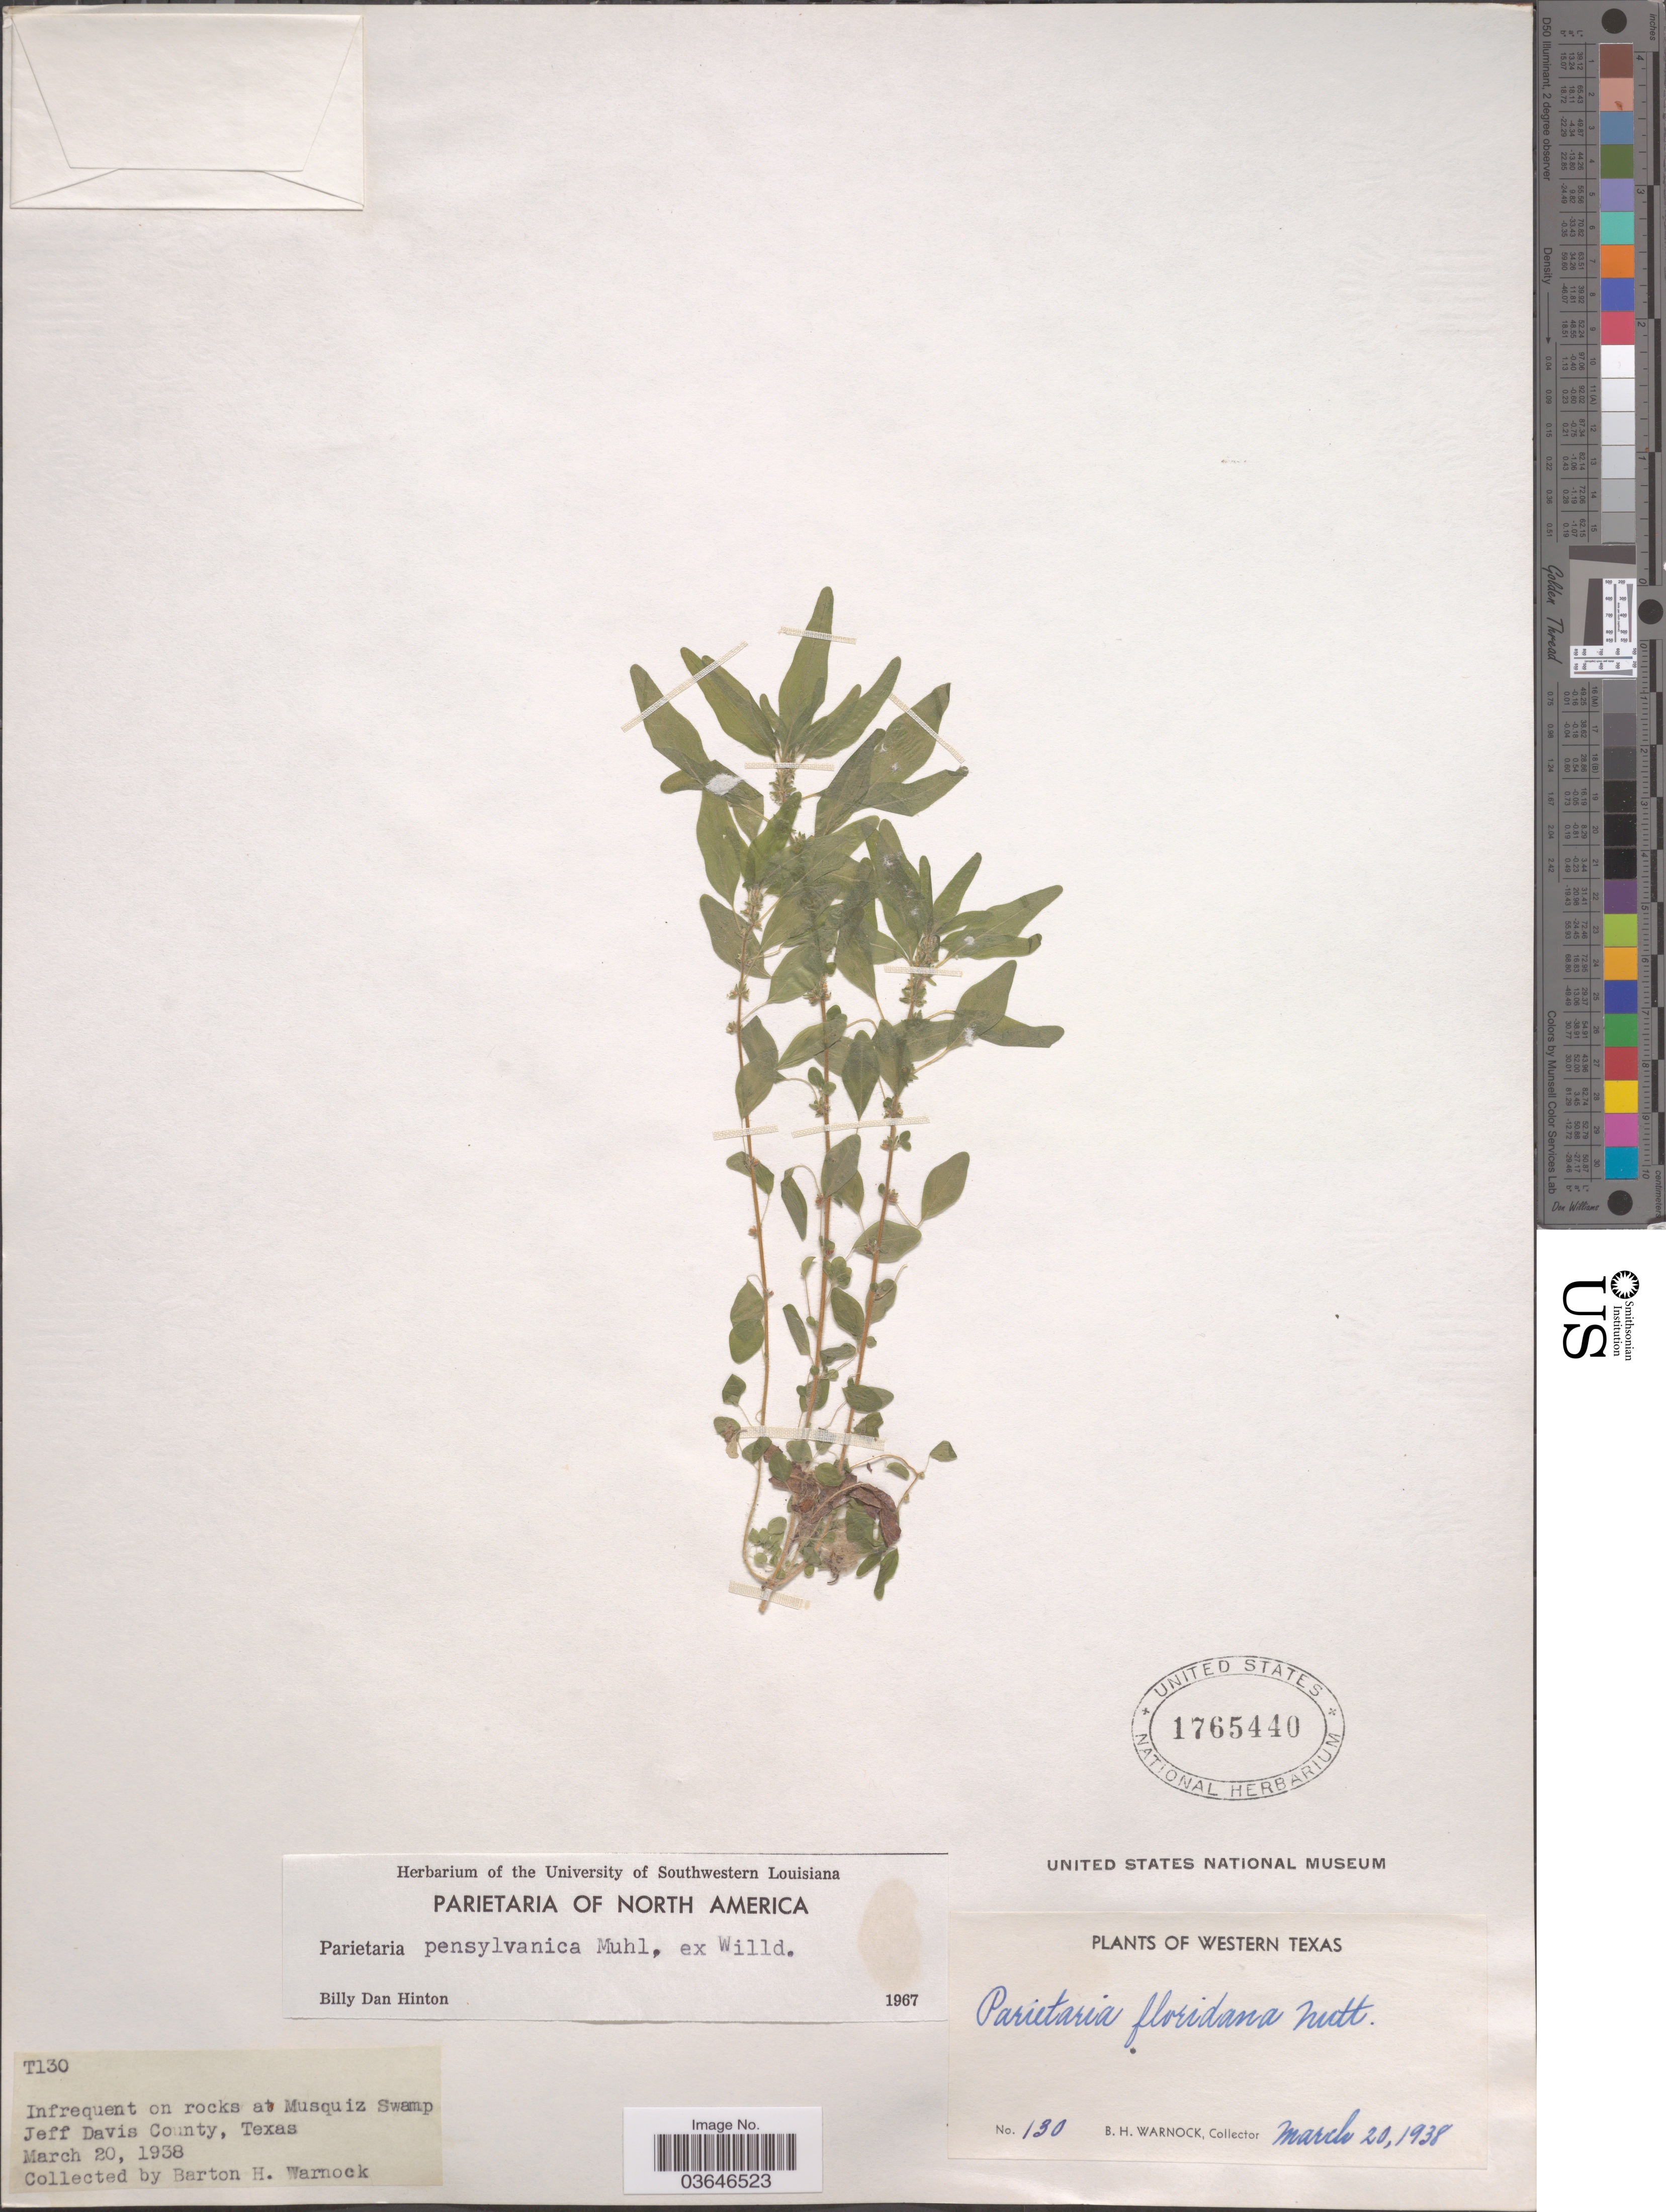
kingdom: Plantae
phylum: Tracheophyta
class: Magnoliopsida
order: Rosales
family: Urticaceae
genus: Parietaria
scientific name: Parietaria pensylvanica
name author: Muhl. ex Willd.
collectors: B. H. Warnock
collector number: T130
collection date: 1938-03-20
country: United States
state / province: Texas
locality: Western Texas. Infrequent on rocks at Musquiz Swamp. Jeff Davis County.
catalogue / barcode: US 1765440